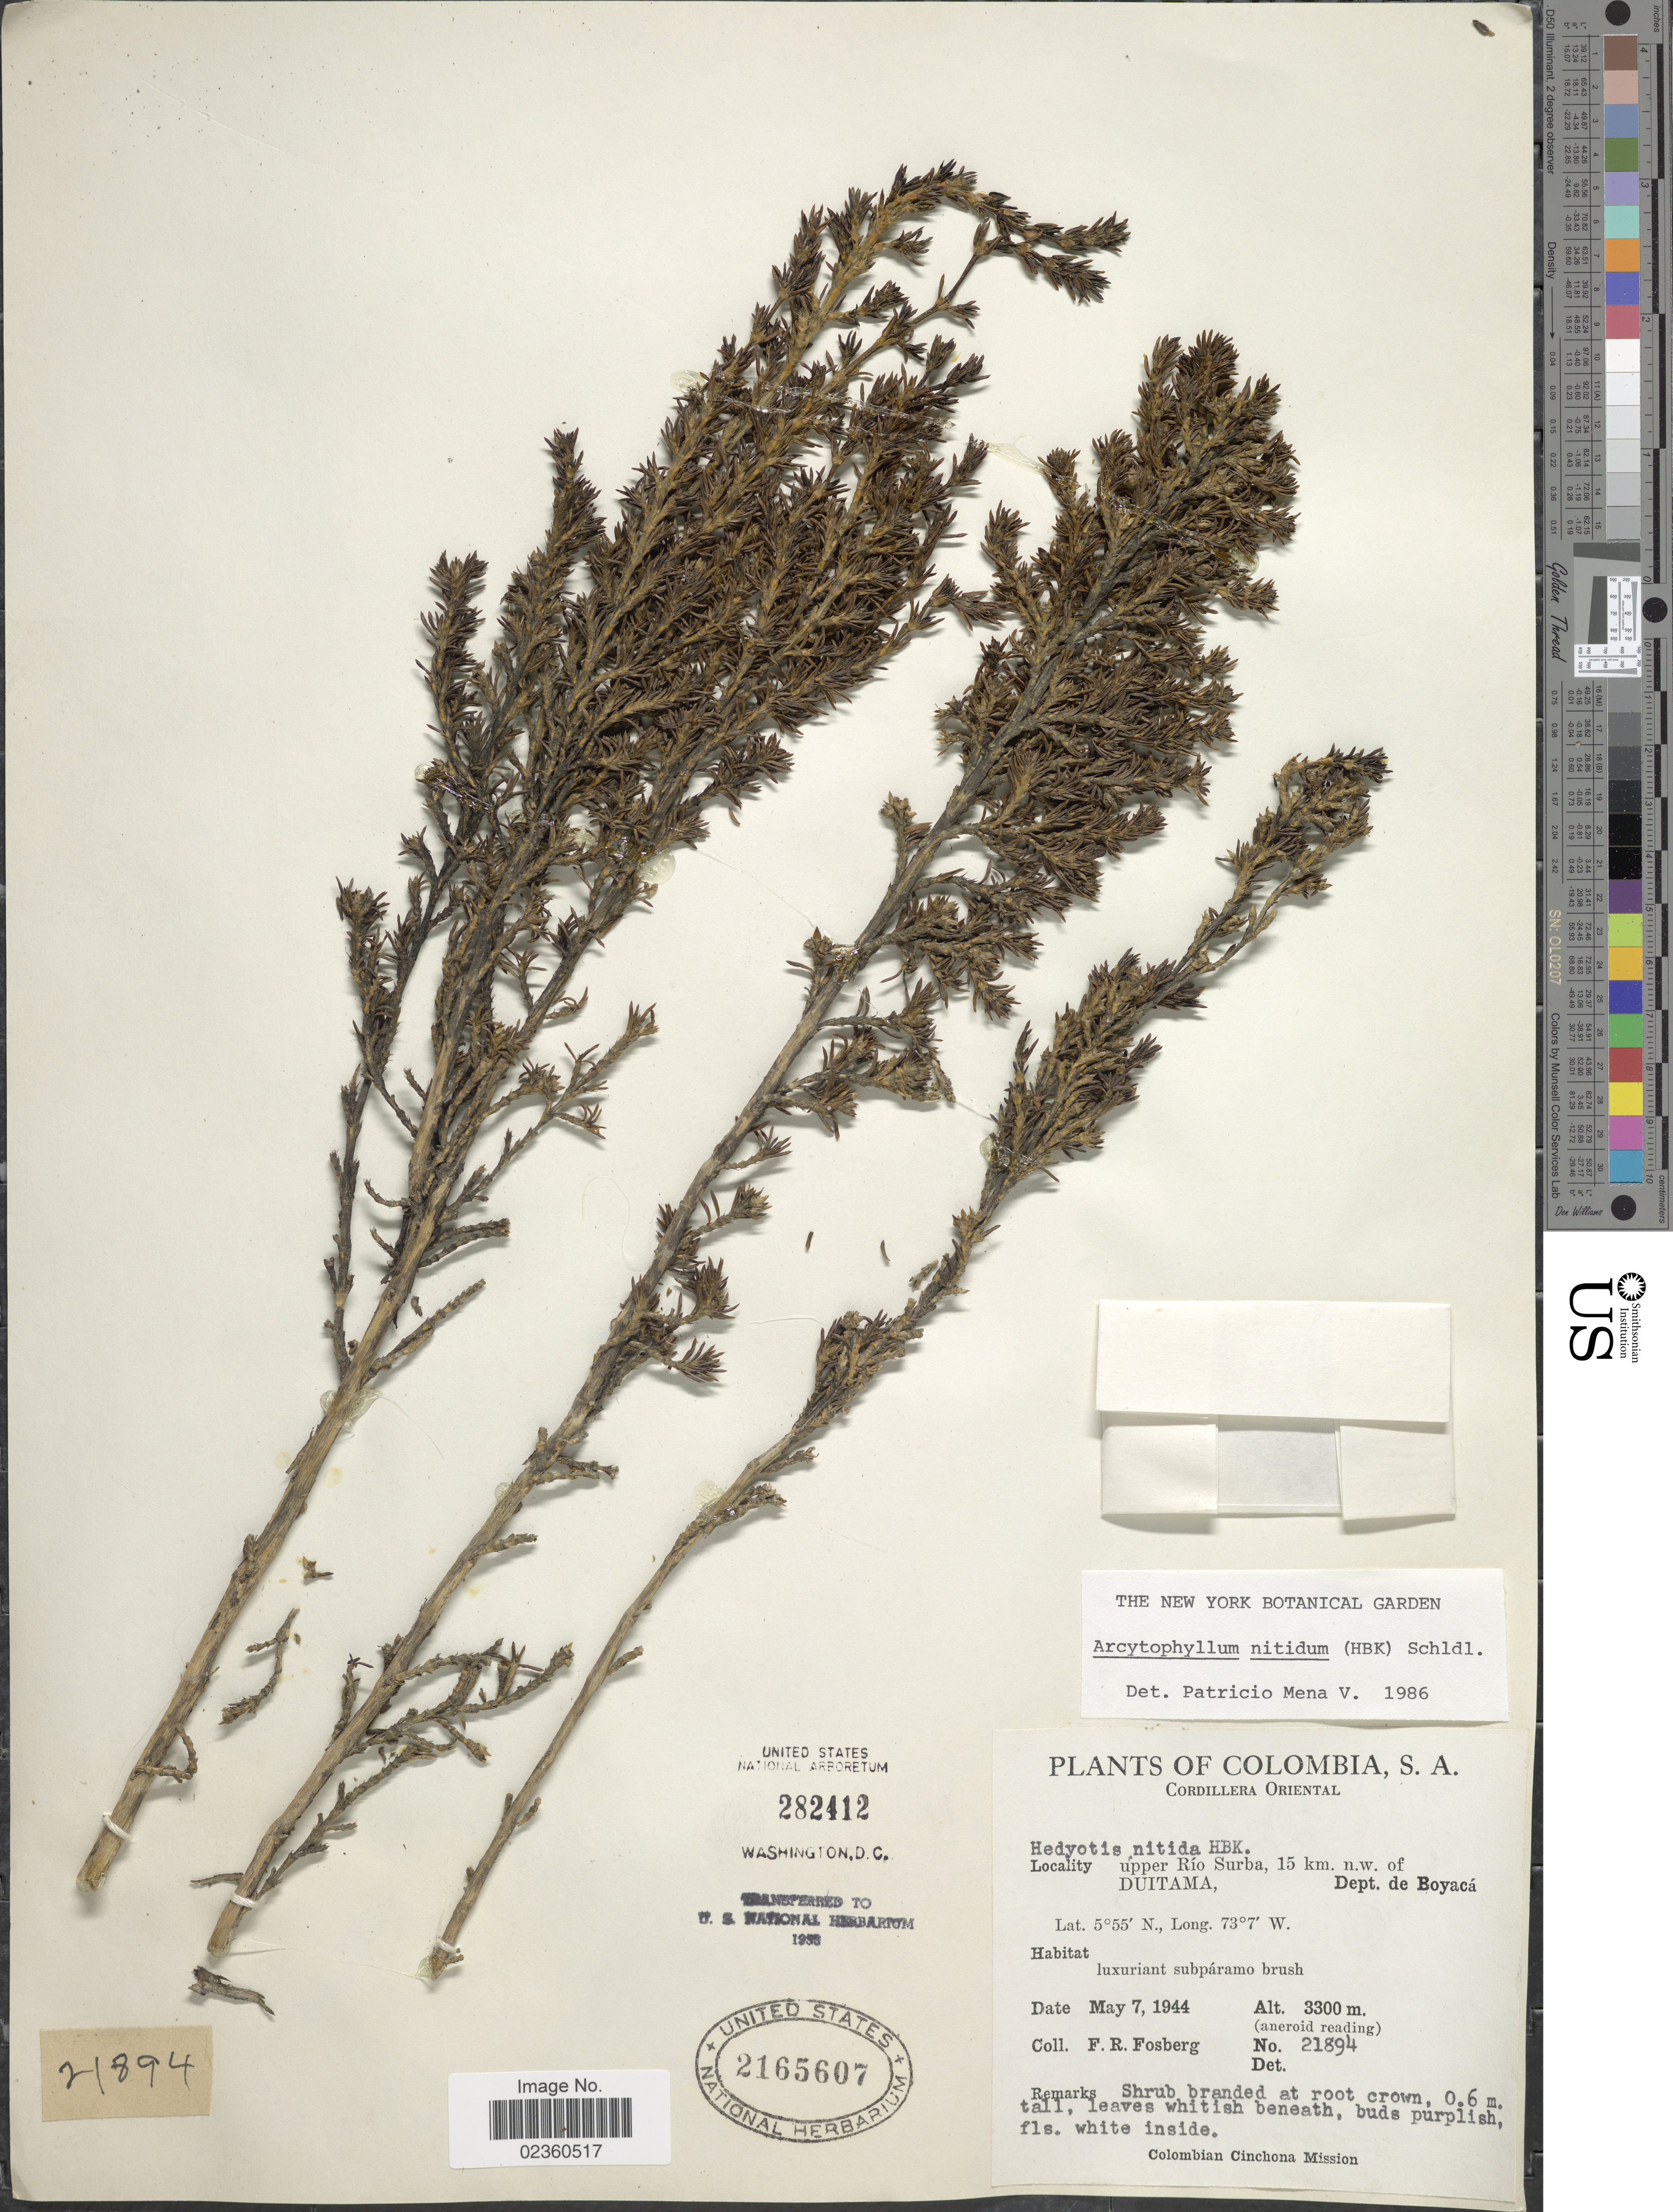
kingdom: Plantae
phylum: Tracheophyta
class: Magnoliopsida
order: Gentianales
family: Rubiaceae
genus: Arcytophyllum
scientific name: Arcytophyllum nitidum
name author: (Kunth) Schltdl.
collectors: F. R. Fosberg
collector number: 21894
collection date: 1944-05-07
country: Colombia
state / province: Boyacá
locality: Cordillera Oriental, Upper Río Surba, 15 km. n.w. of Duitama, Dept de Boyacá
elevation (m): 3300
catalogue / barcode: US 2165607